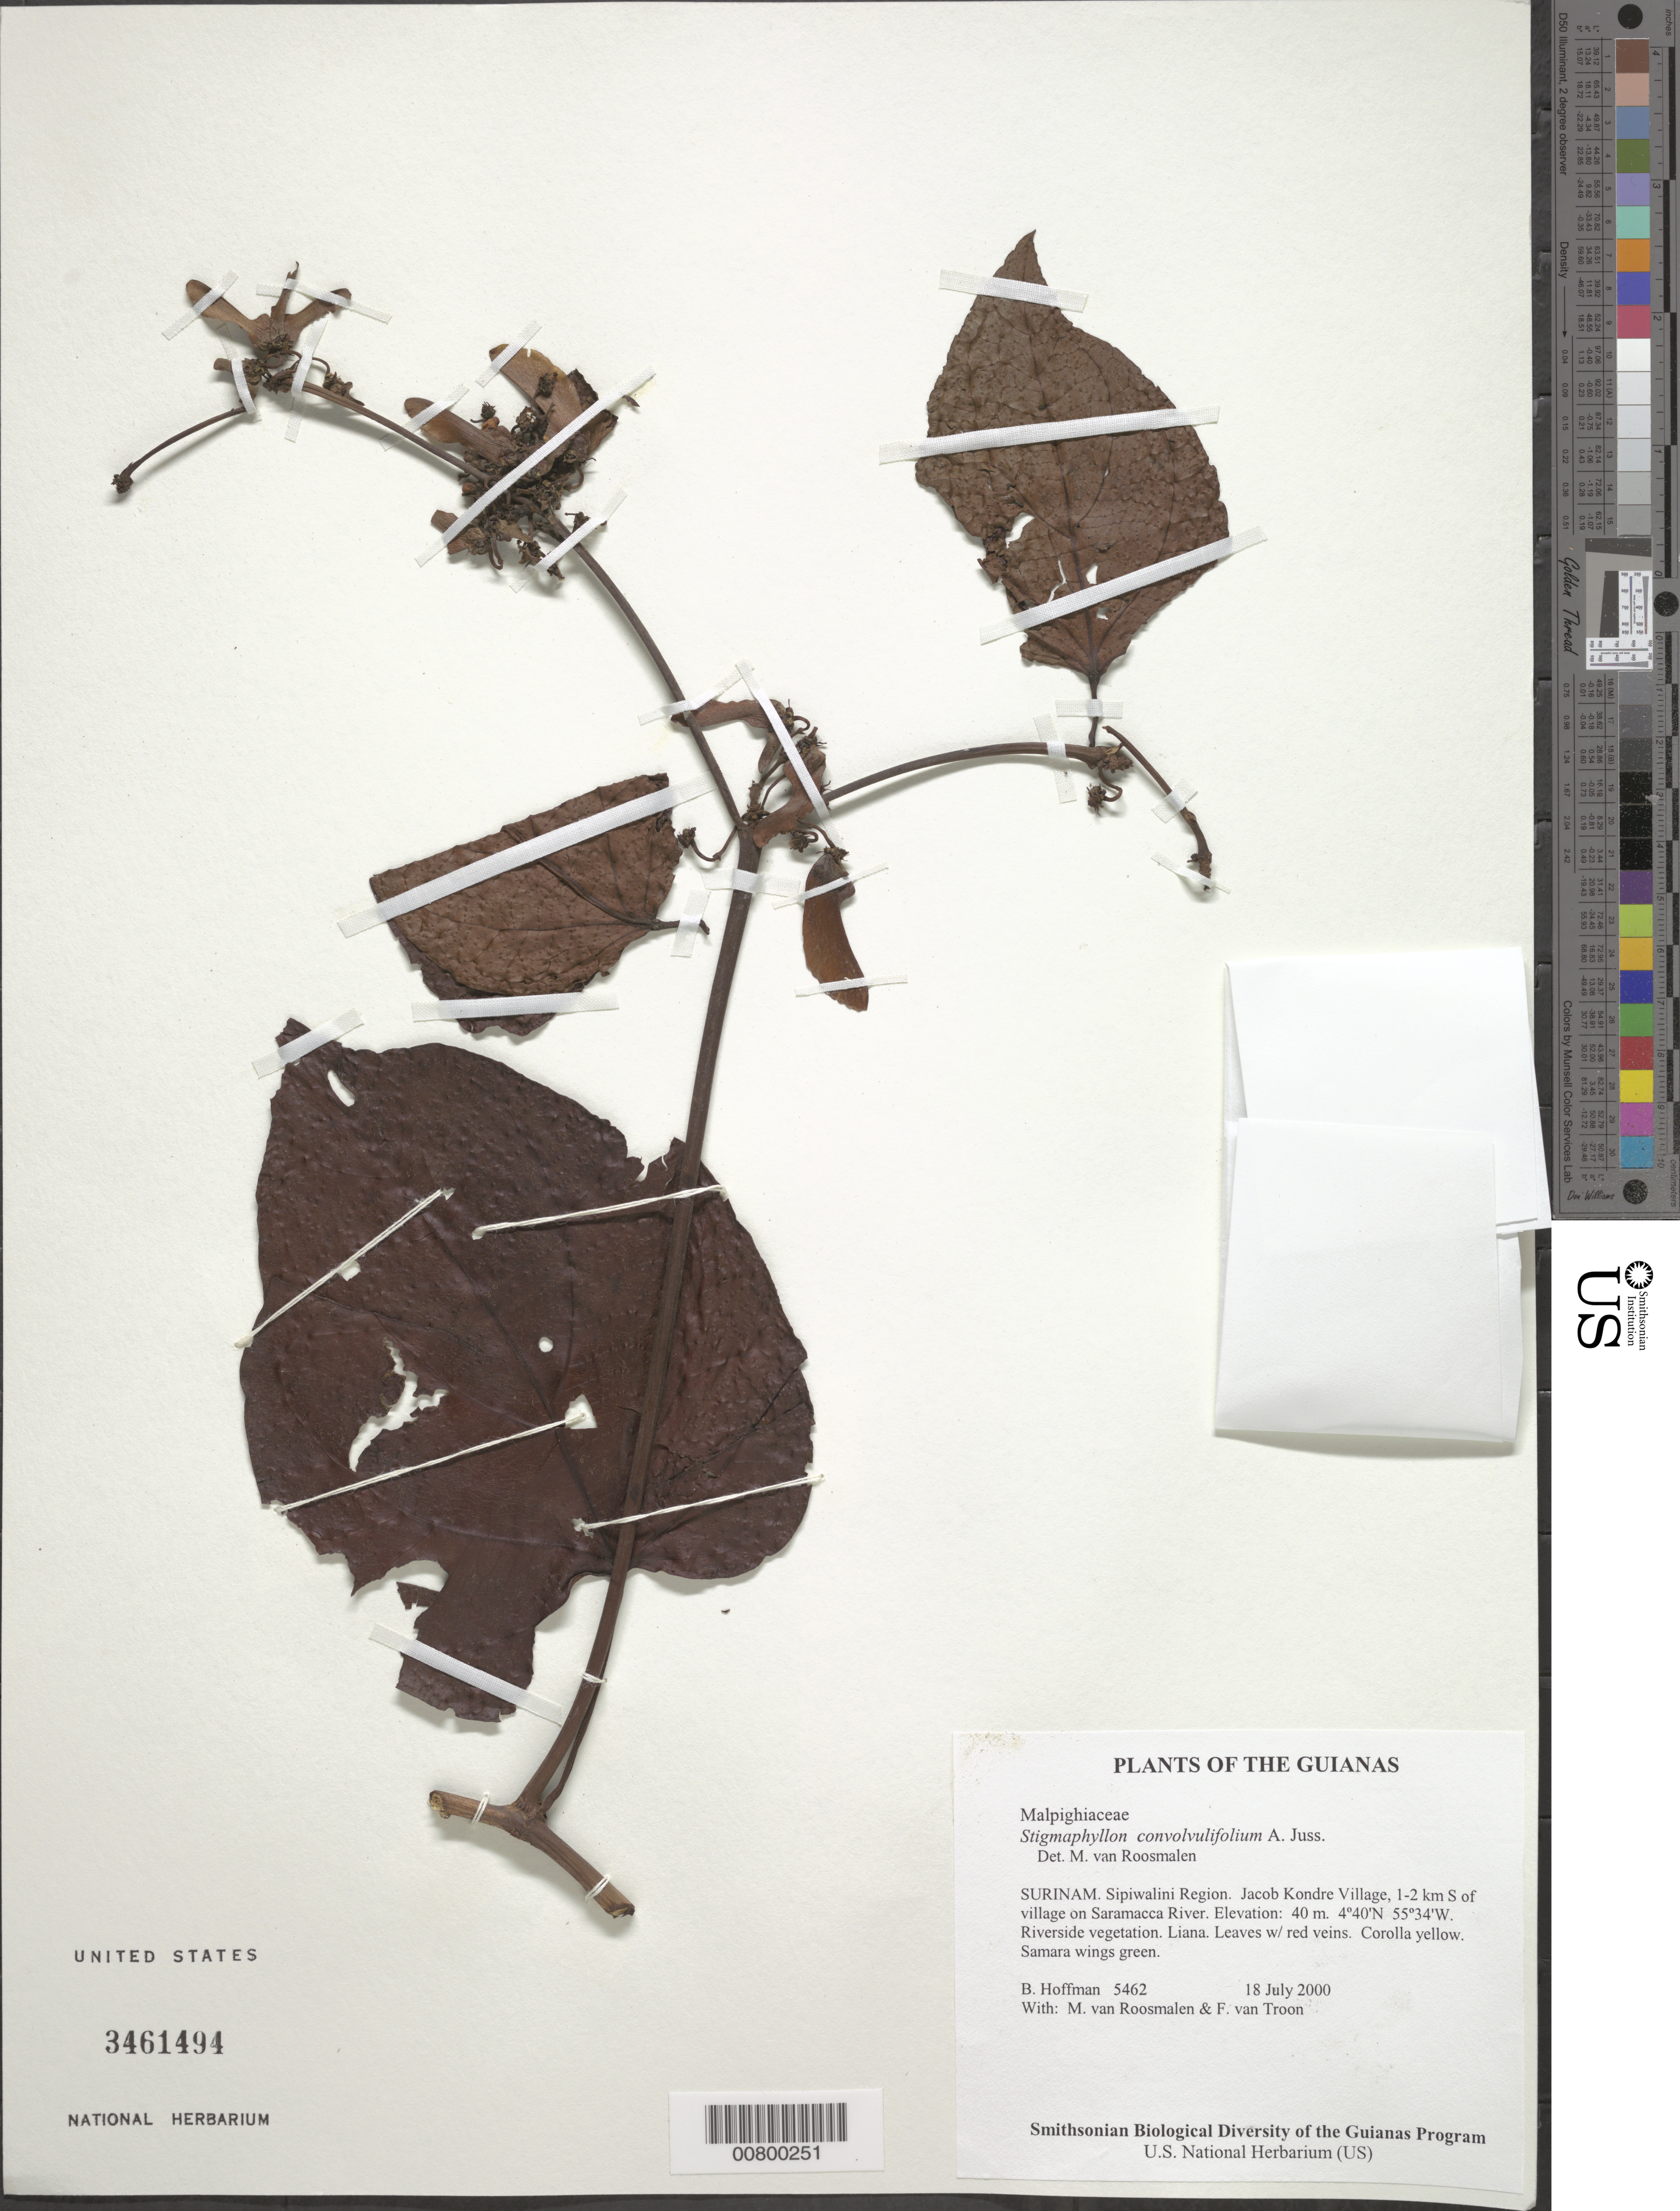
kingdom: Plantae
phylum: Tracheophyta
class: Magnoliopsida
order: Malpighiales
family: Malpighiaceae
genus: Stigmaphyllon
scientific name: Stigmaphyllon convolvulifolium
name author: A. Juss.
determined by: Roosmalen, M. van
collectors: B. Hoffman, M. Roosmalen & F. Van Troon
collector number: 5462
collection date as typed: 18 July 2000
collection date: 2000-07-18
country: Suriname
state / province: Sipaliwini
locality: Jacob Kondre Village, 1-2 km S of village on Saramacca River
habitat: Riverside vegetation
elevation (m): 40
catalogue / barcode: US 3461494